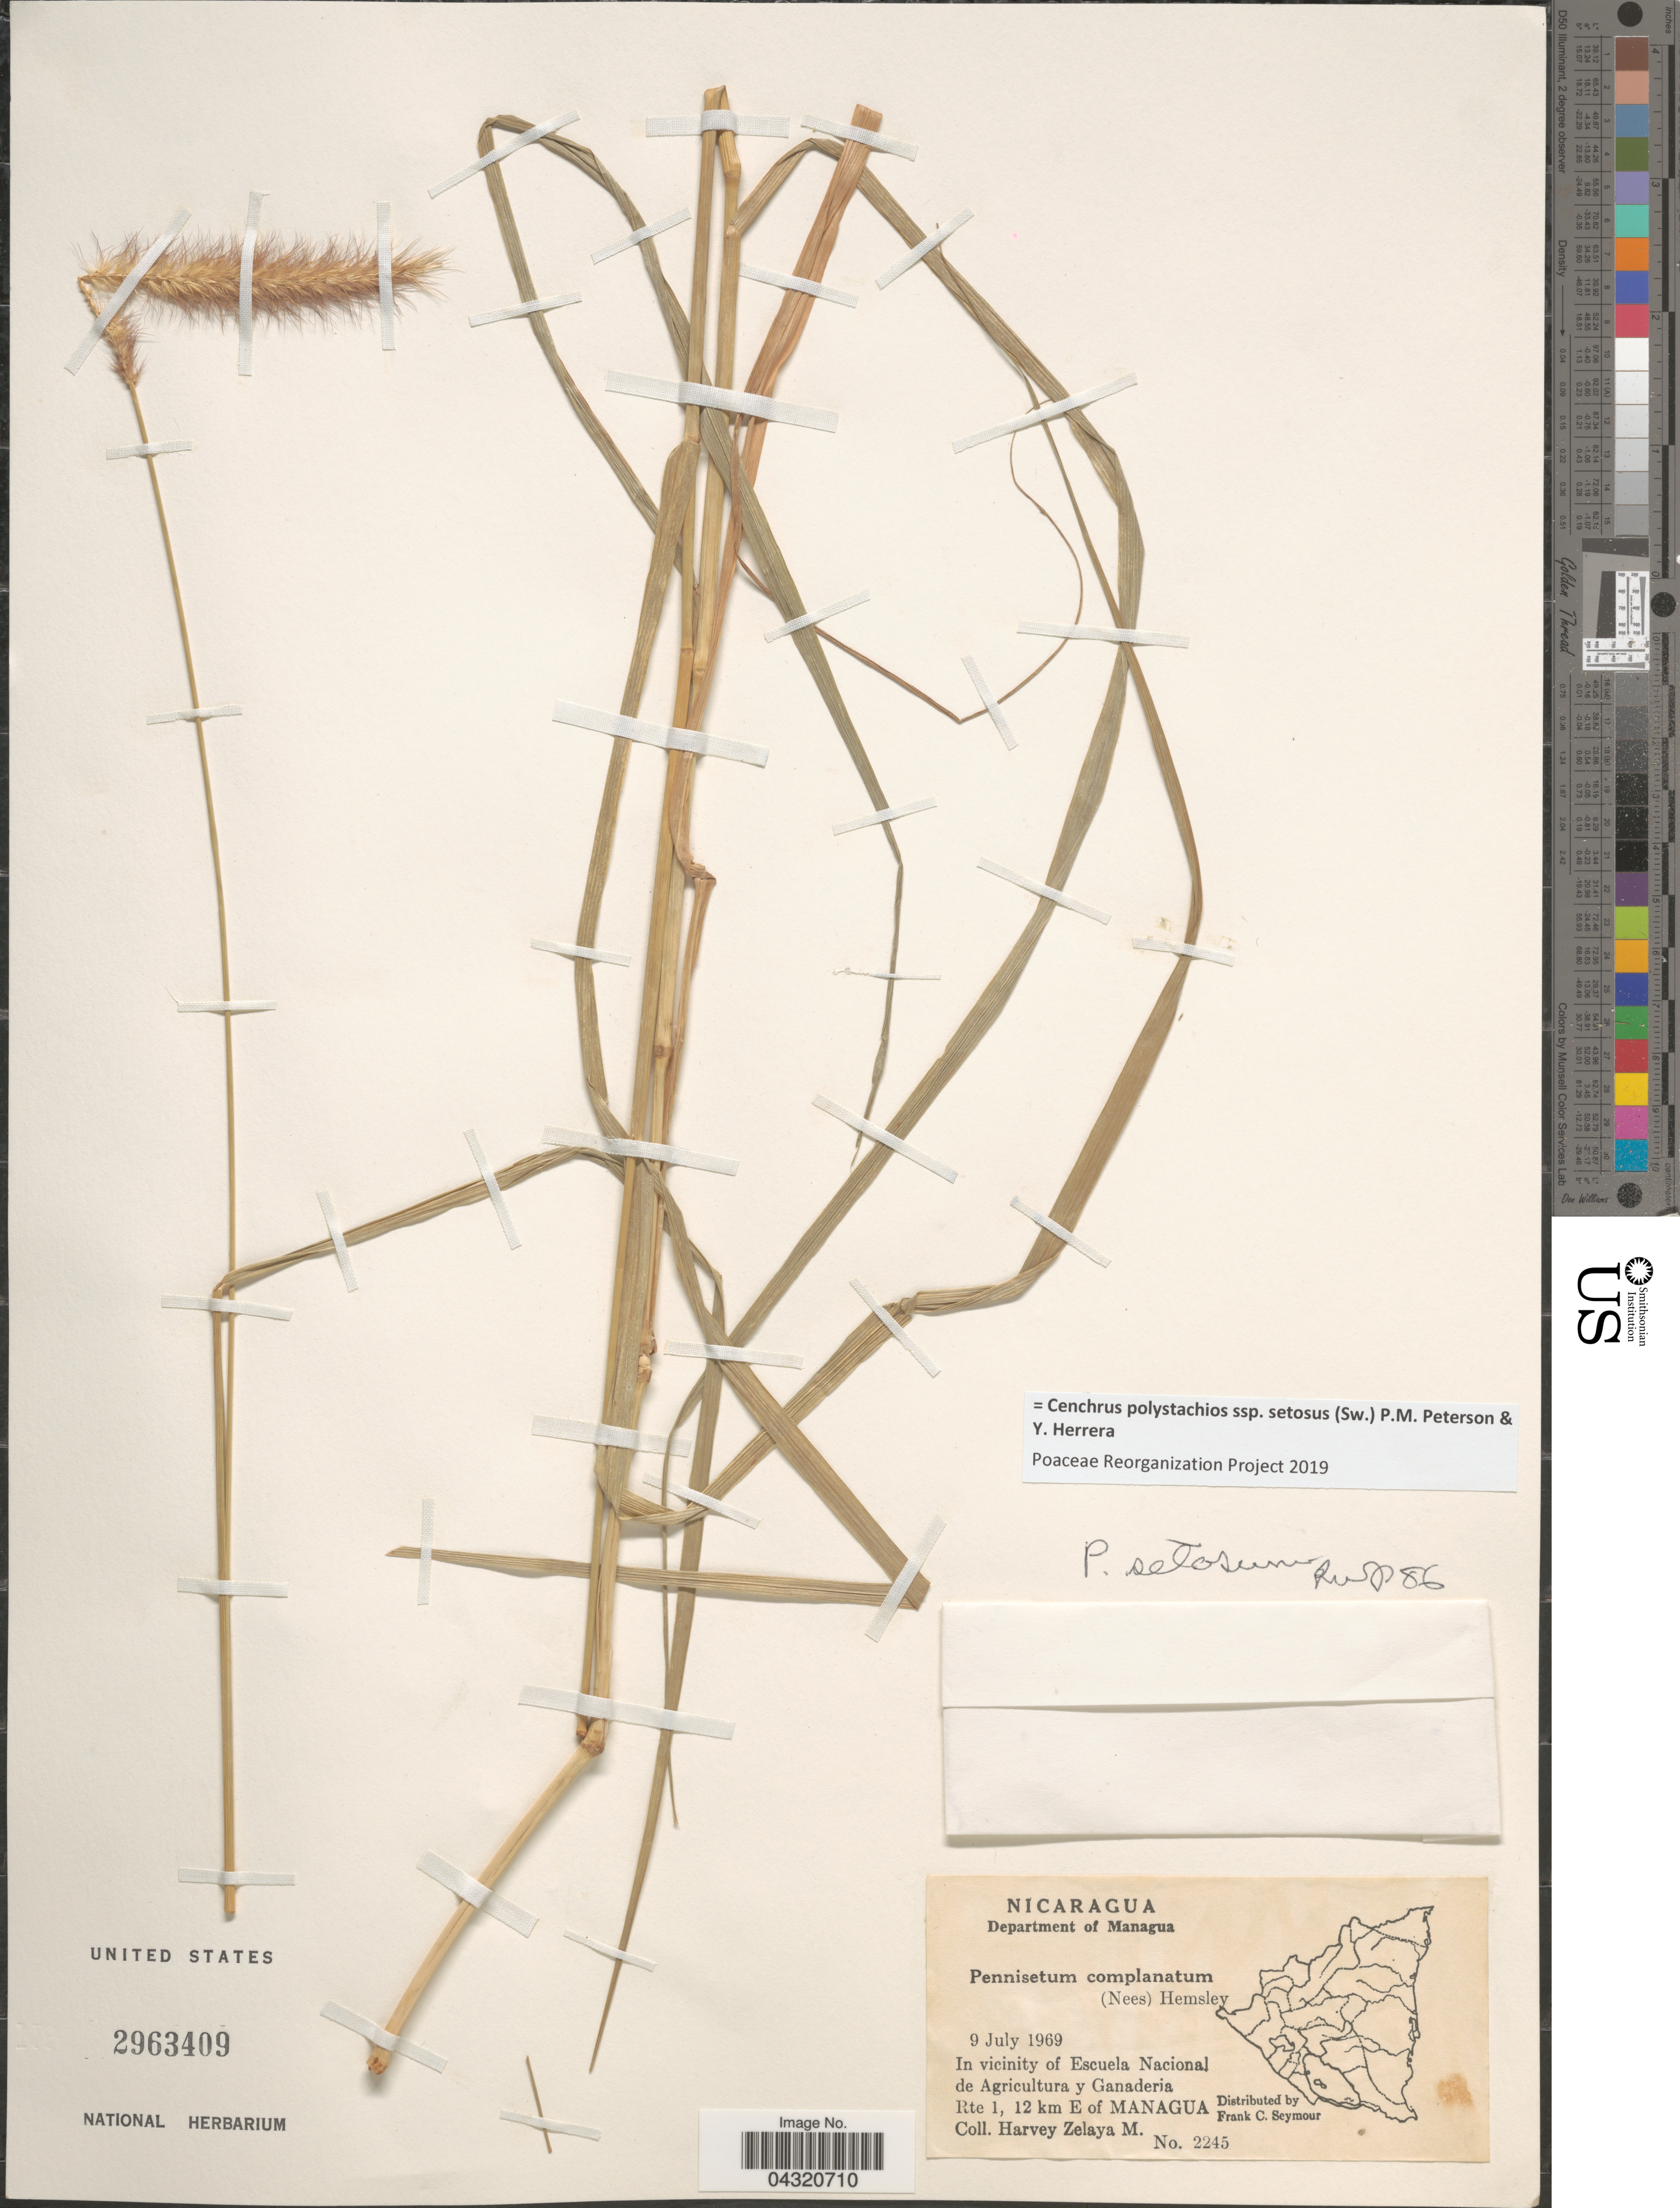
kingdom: Plantae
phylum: Tracheophyta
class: Liliopsida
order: Poales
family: Poaceae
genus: Cenchrus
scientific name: Cenchrus polystachios subsp. setosus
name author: (Sw.) P.M. Peterson & Y. Herrera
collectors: H. Zelaya M.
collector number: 2245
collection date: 1969-07-09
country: Nicaragua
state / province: Managua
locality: Department of Managua. In vicinity of Escuela Nacional de Agricultura y Ganaderia. Rte 1, 12 km E of Managua.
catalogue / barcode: US 2963409